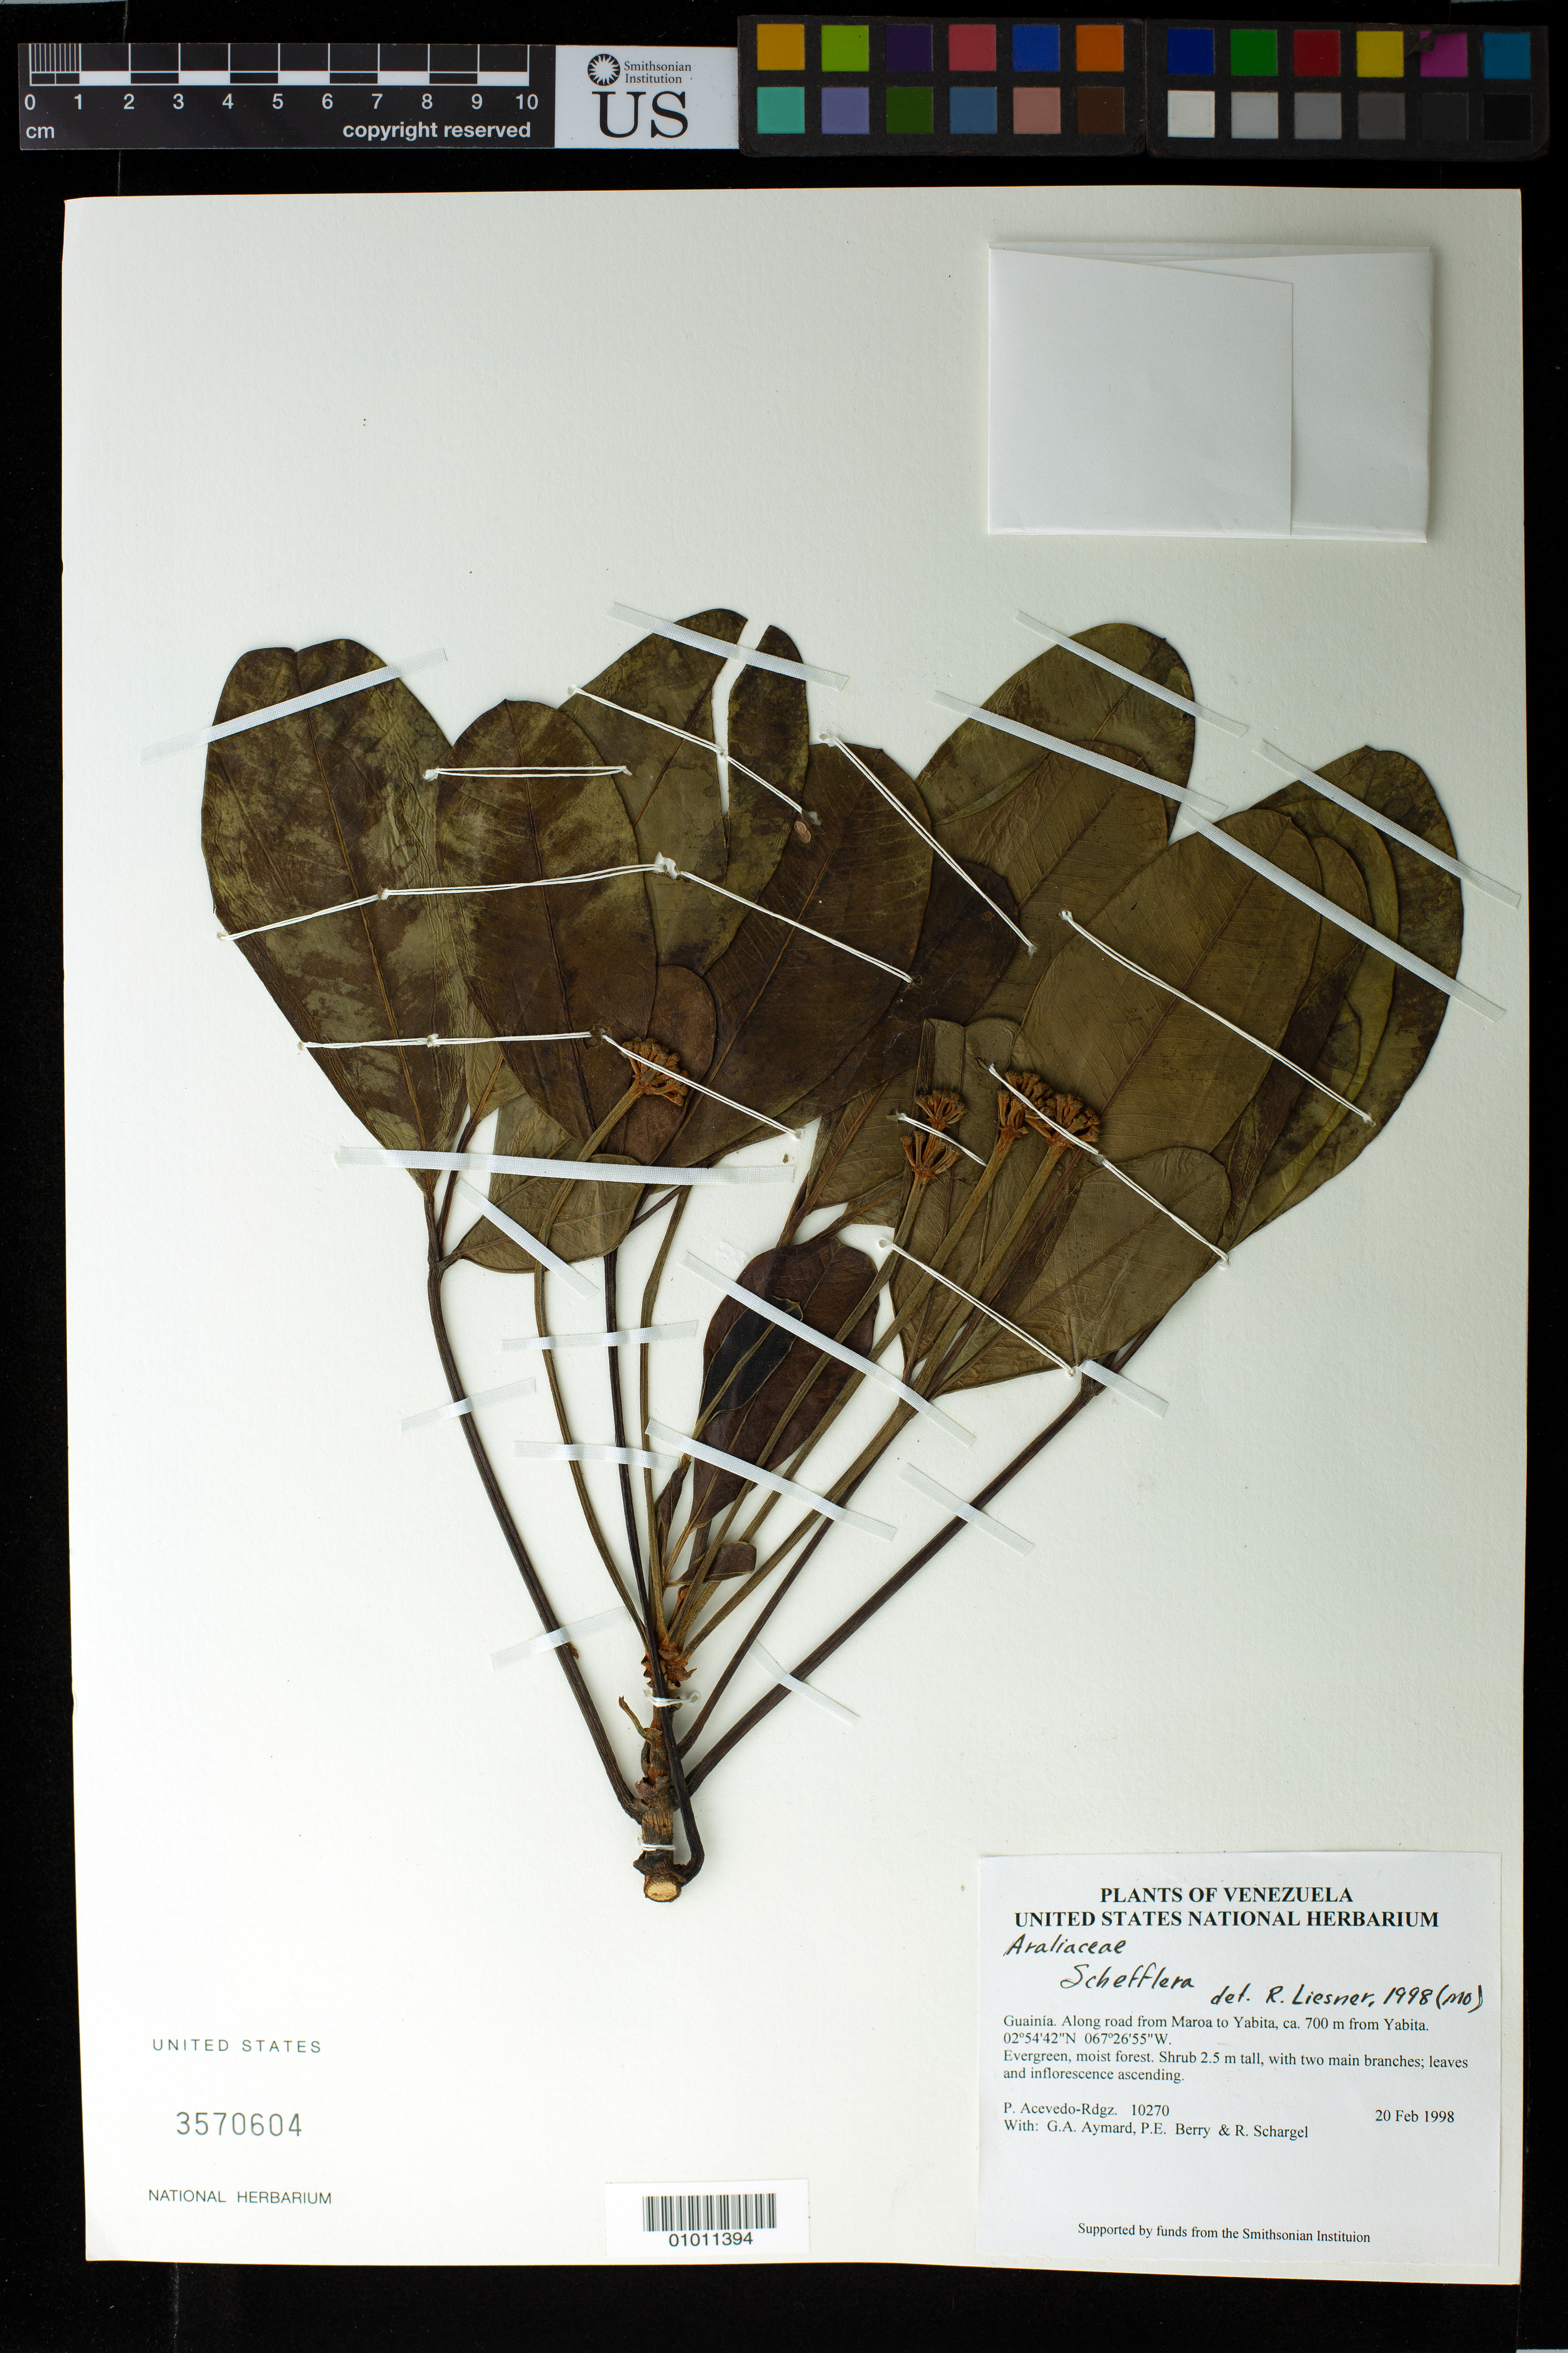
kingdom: Plantae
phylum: Tracheophyta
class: Magnoliopsida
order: Apiales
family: Araliaceae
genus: Schefflera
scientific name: Schefflera sp.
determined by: Liesner, R. L.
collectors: P. Acevedo-Rodr., G. A. Aymard, P. E. Berry & R. Schargel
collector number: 10270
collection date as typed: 20 Feb 1998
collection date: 1998-02-20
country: Venezuela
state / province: Amazonas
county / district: Maroa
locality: Along road from Maroa to Yabita, ca. 700 m from Yabita.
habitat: Evergreen, moist forest.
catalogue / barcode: US 3570604